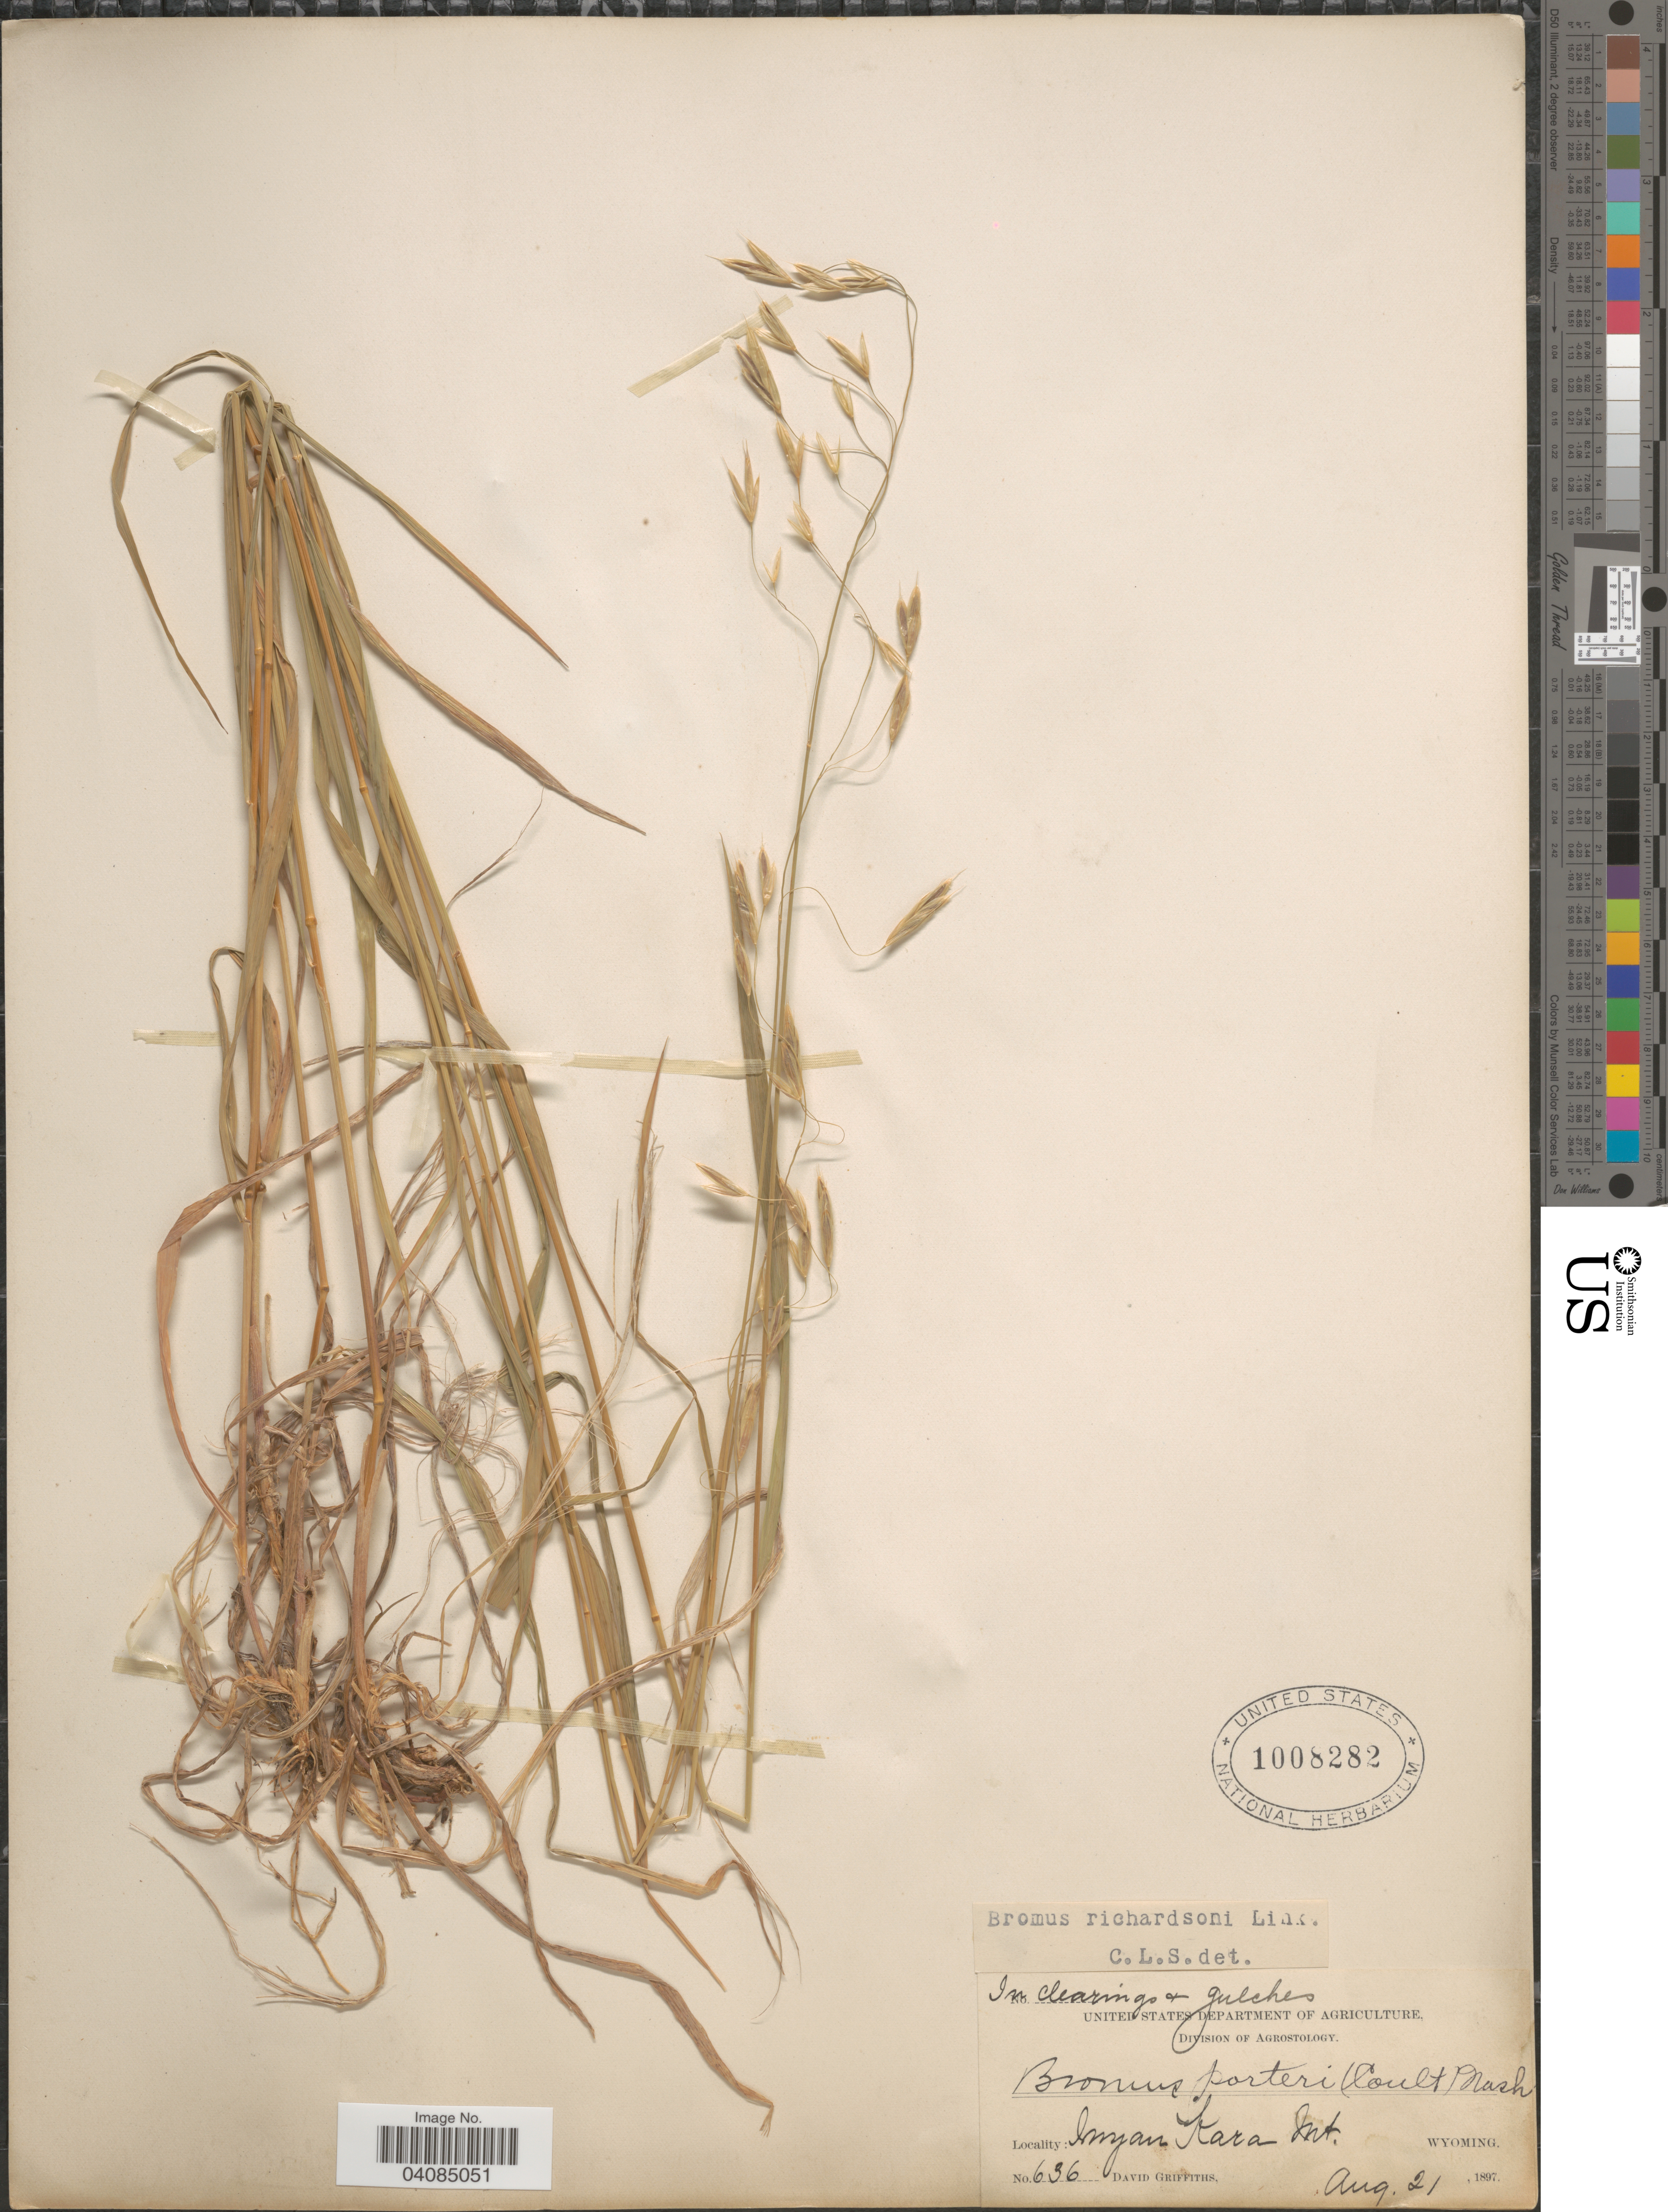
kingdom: Plantae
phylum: Tracheophyta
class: Liliopsida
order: Poales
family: Poaceae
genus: Bromus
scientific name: Bromus racemosus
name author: L.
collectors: D. Griffiths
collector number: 636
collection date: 1897-08-21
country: United States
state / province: Wyoming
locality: In clearings & gulches. Inyan Kara Mt.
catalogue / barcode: US 1008282